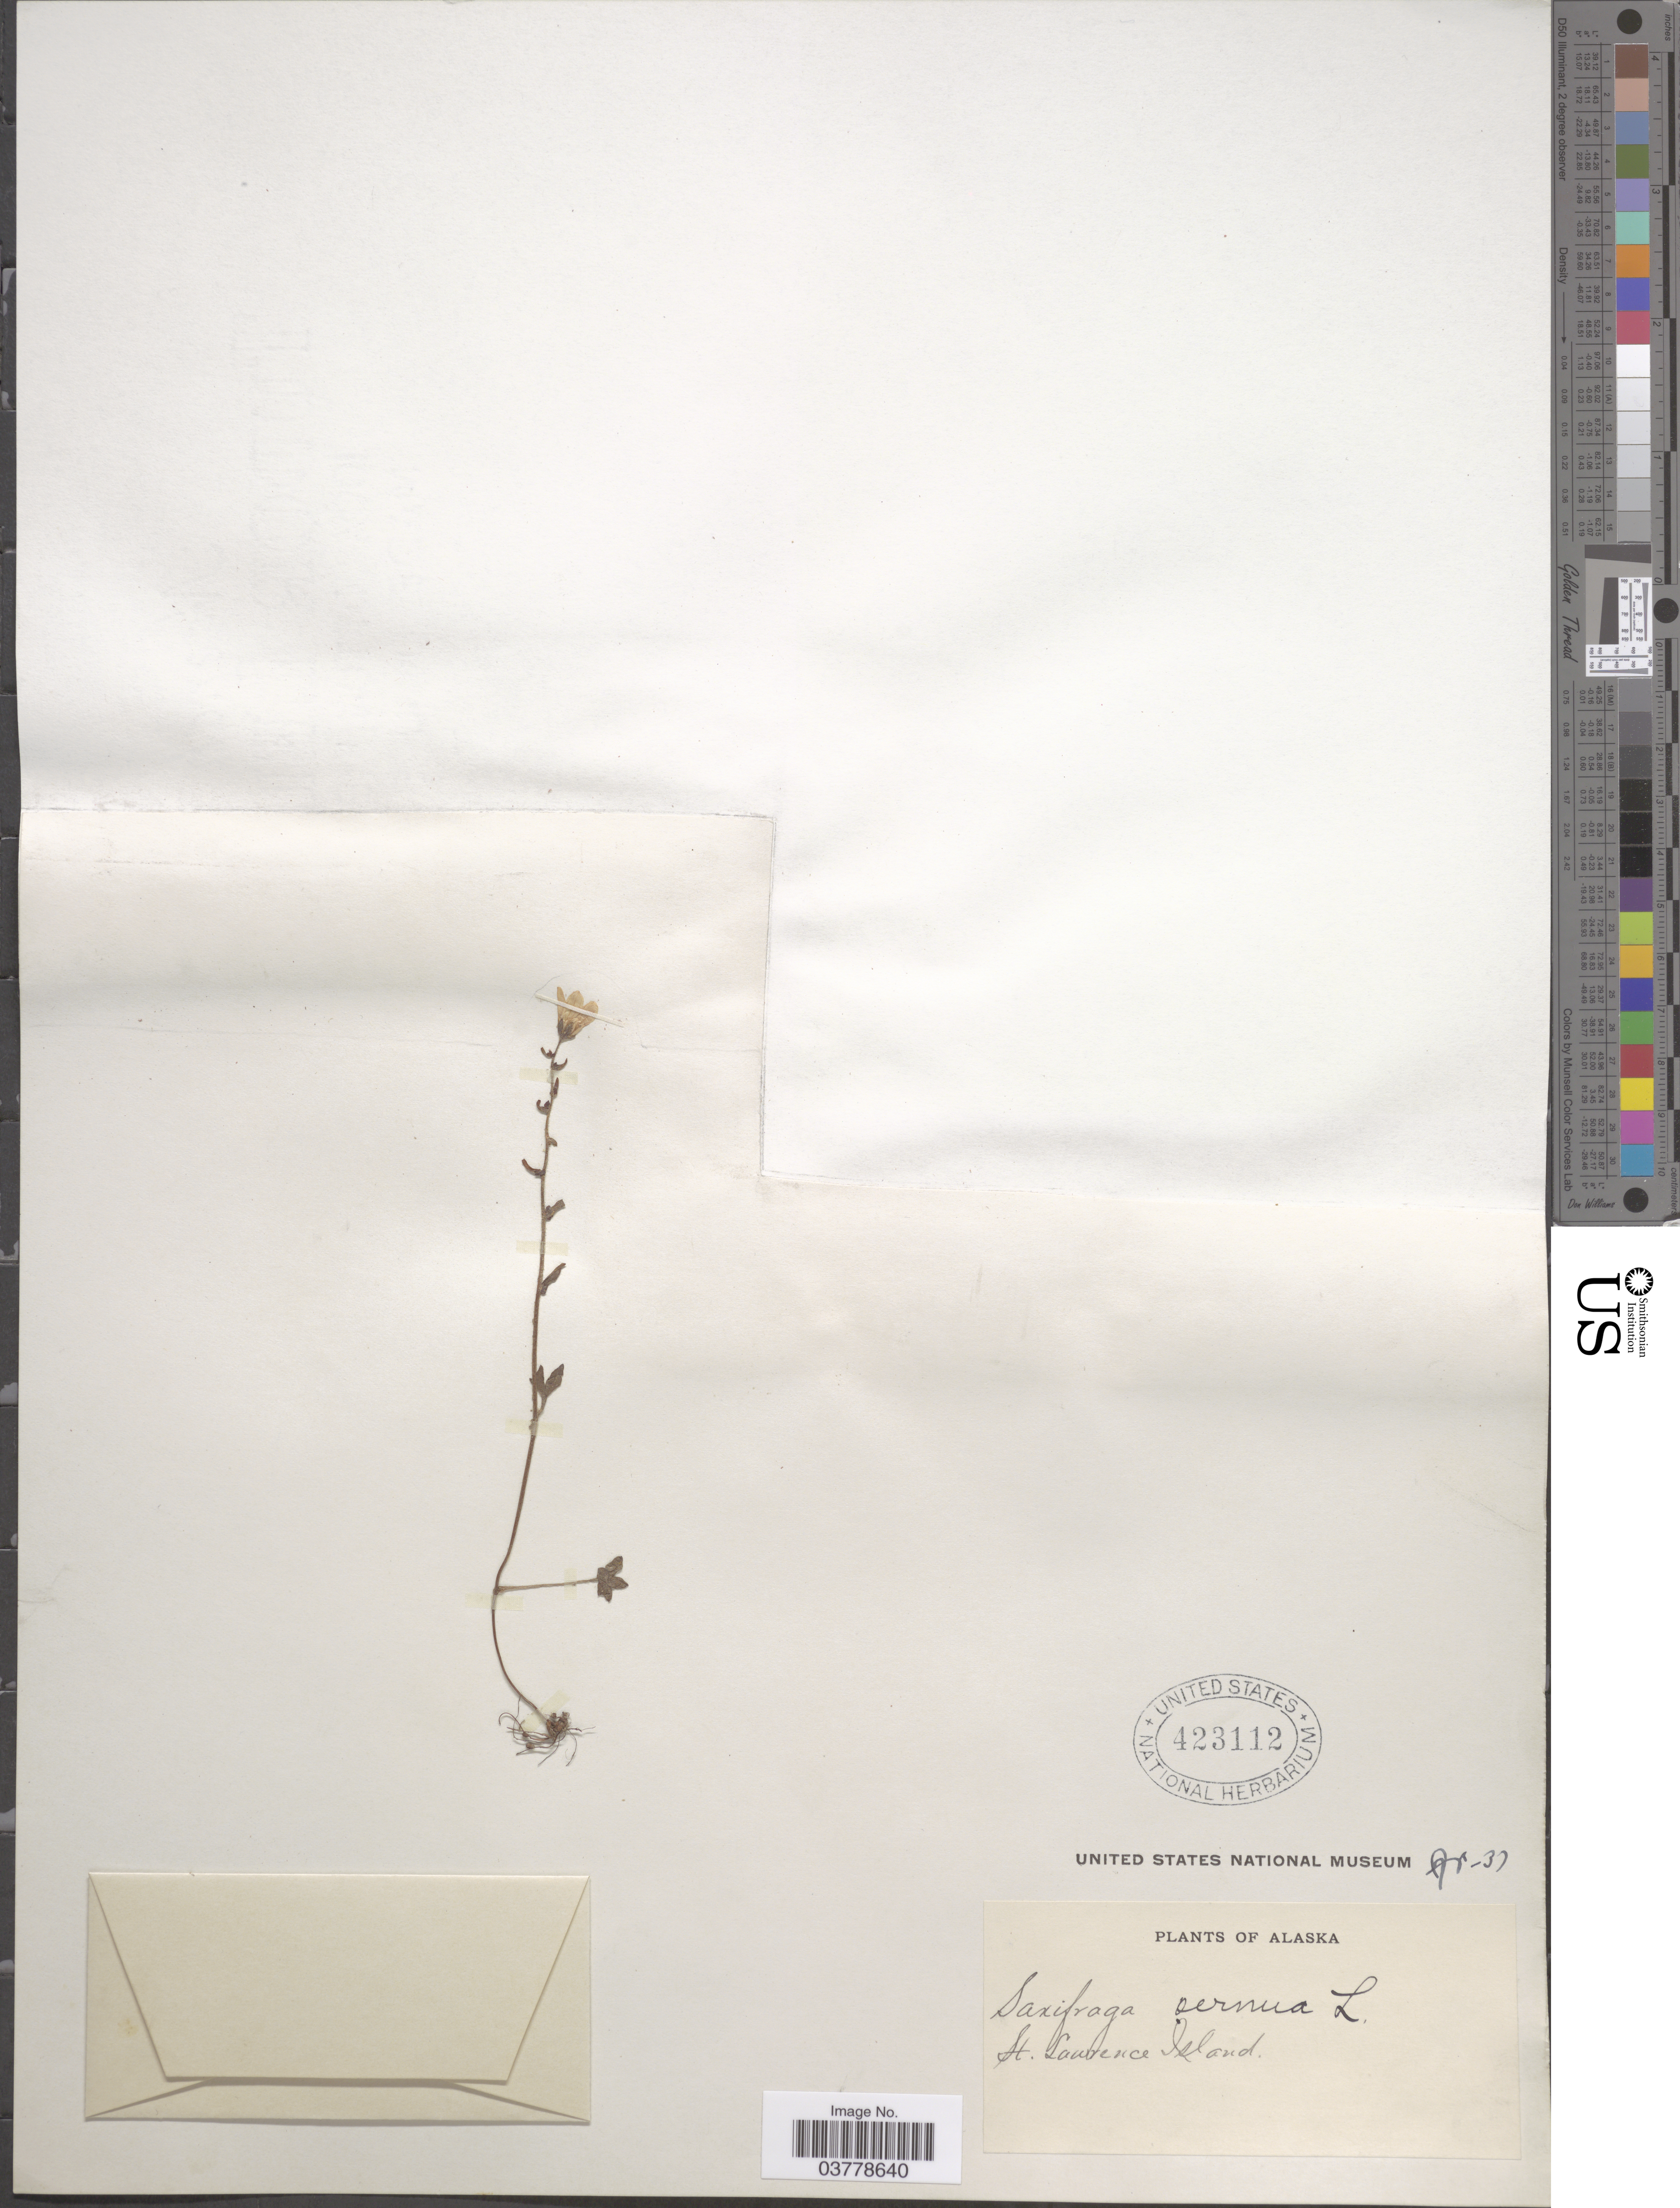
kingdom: Plantae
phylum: Tracheophyta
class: Magnoliopsida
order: Saxifragales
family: Saxifragaceae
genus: Saxifraga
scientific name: Saxifraga cernua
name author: L.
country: United States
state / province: Alaska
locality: St. Lawrence Island.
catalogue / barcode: US 423112